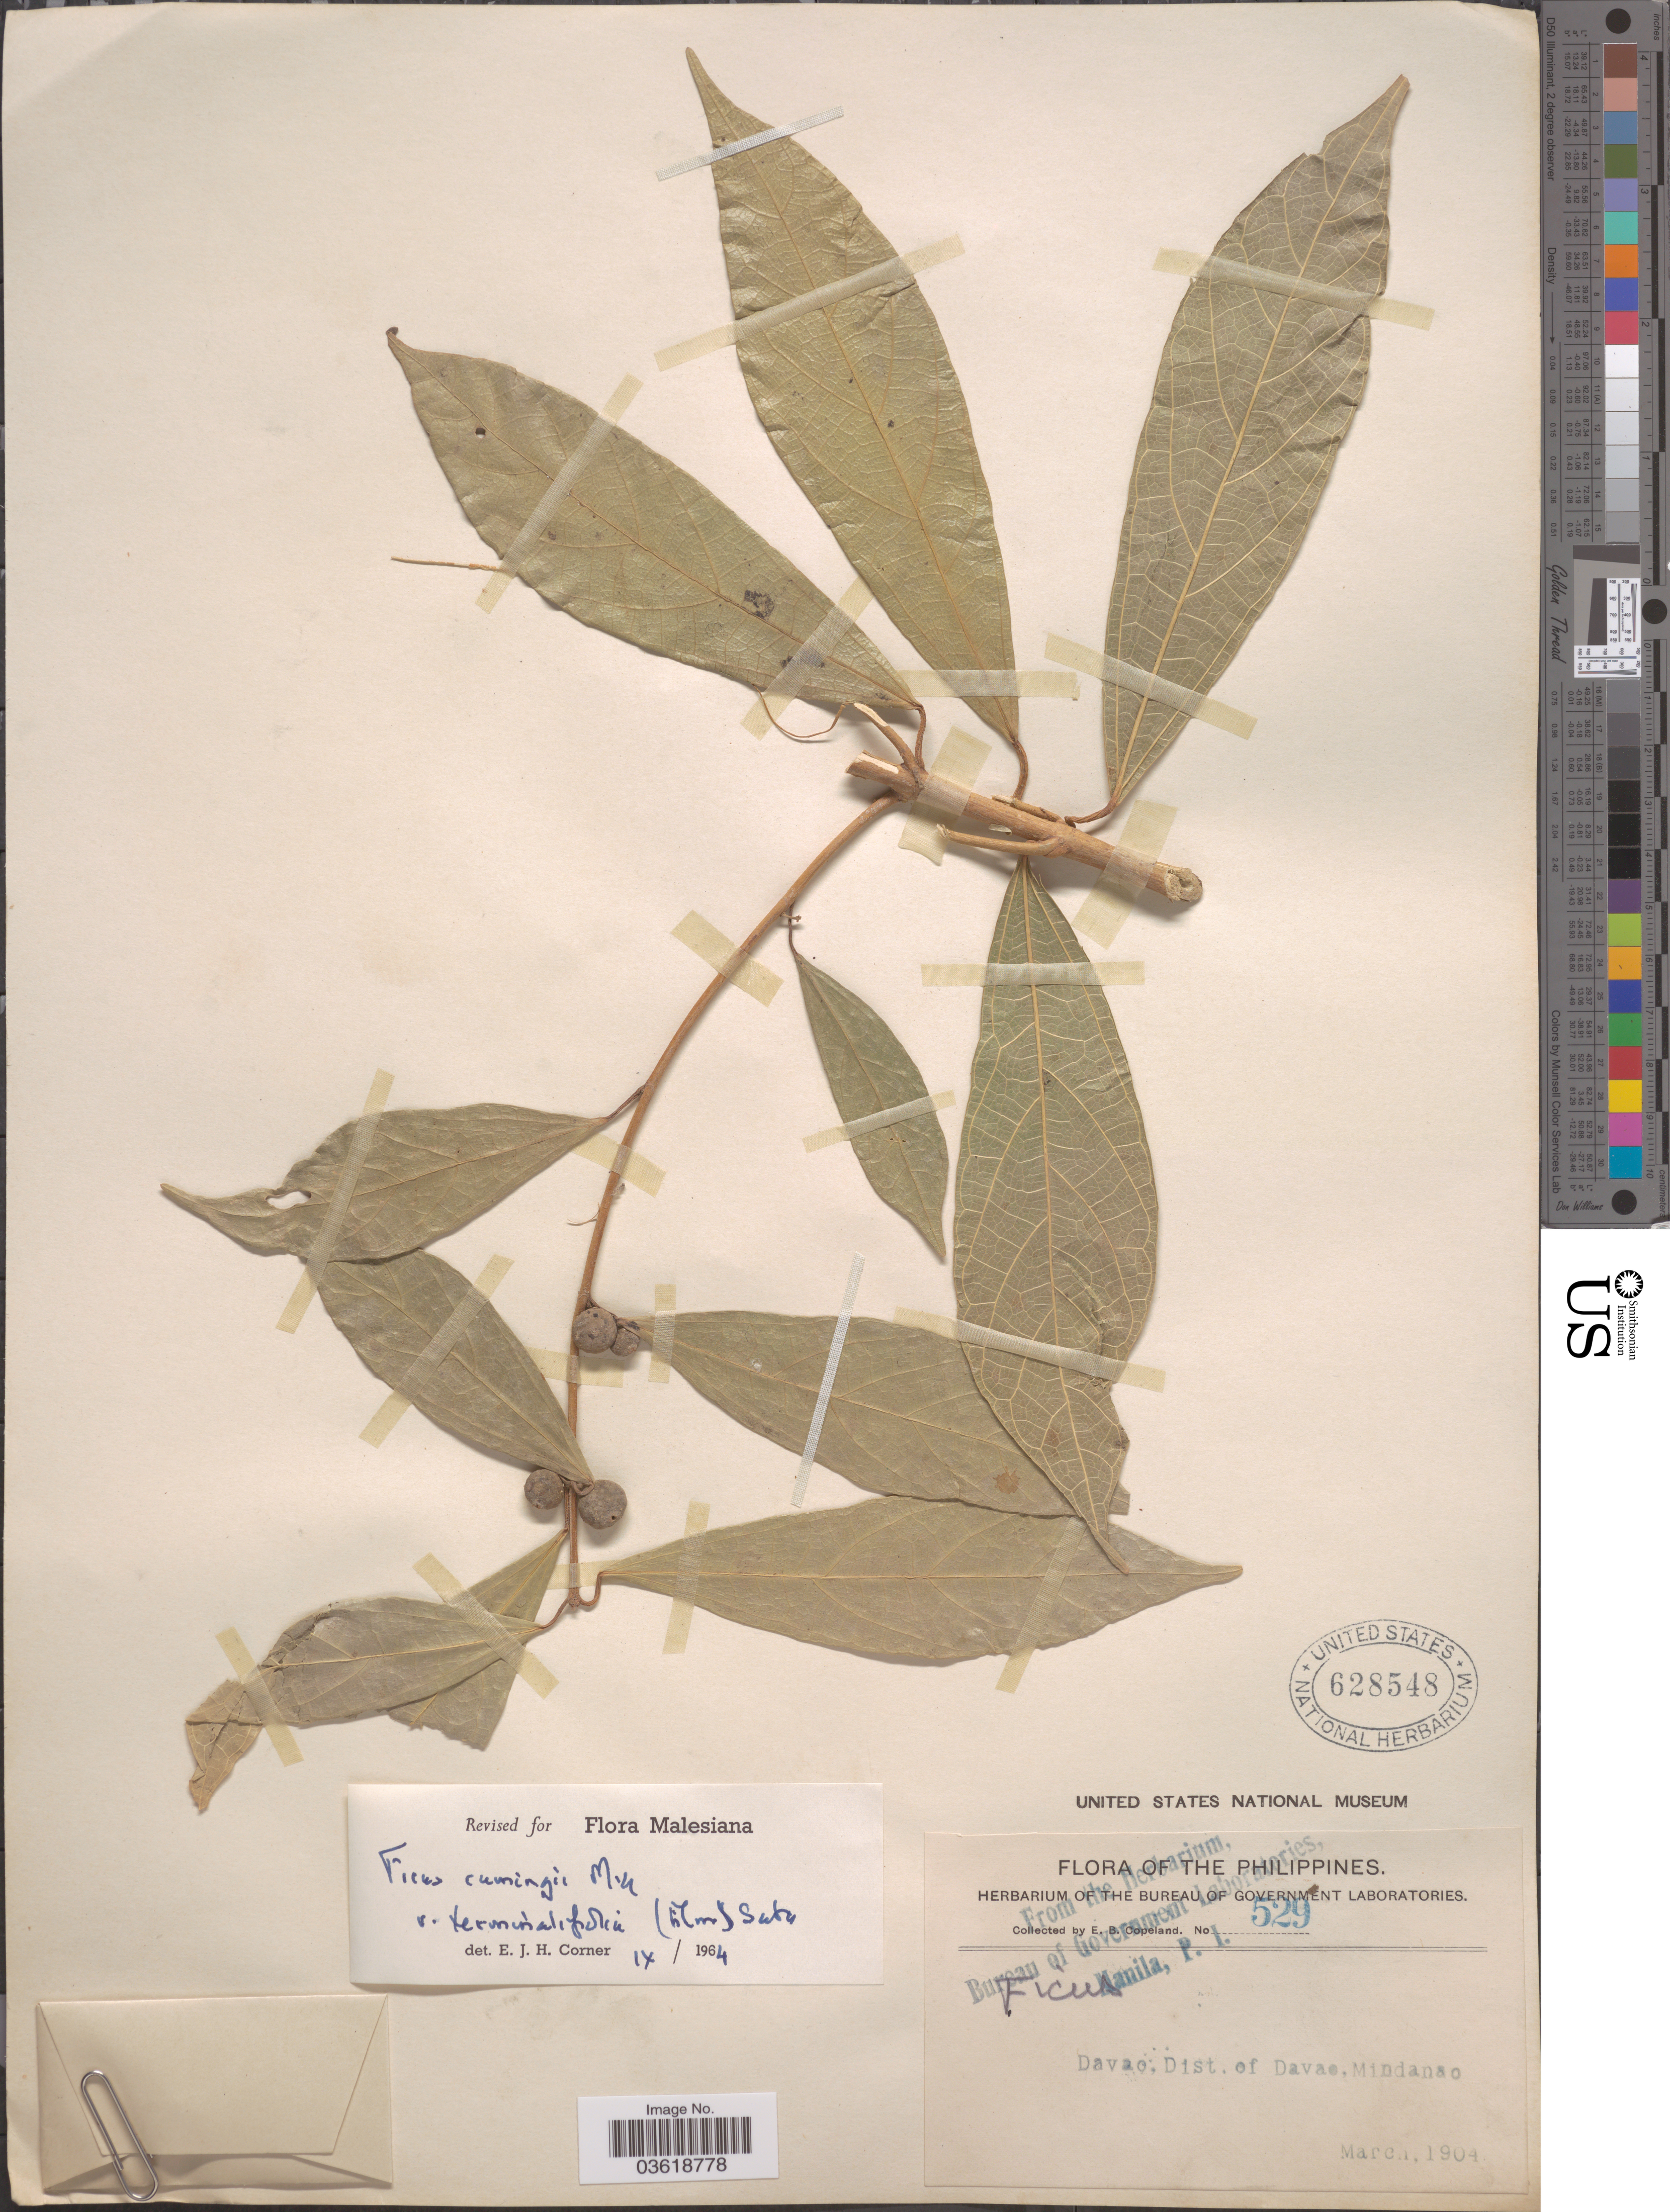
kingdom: Plantae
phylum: Tracheophyta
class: Magnoliopsida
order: Rosales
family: Moraceae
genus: Ficus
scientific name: Ficus cumingii var. terminalifolia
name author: (Elmer) Sata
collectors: E. B. Copeland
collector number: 529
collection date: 1904-03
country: Philippines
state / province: Davao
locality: Dist. of Davao. Mindanao.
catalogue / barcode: US 628548